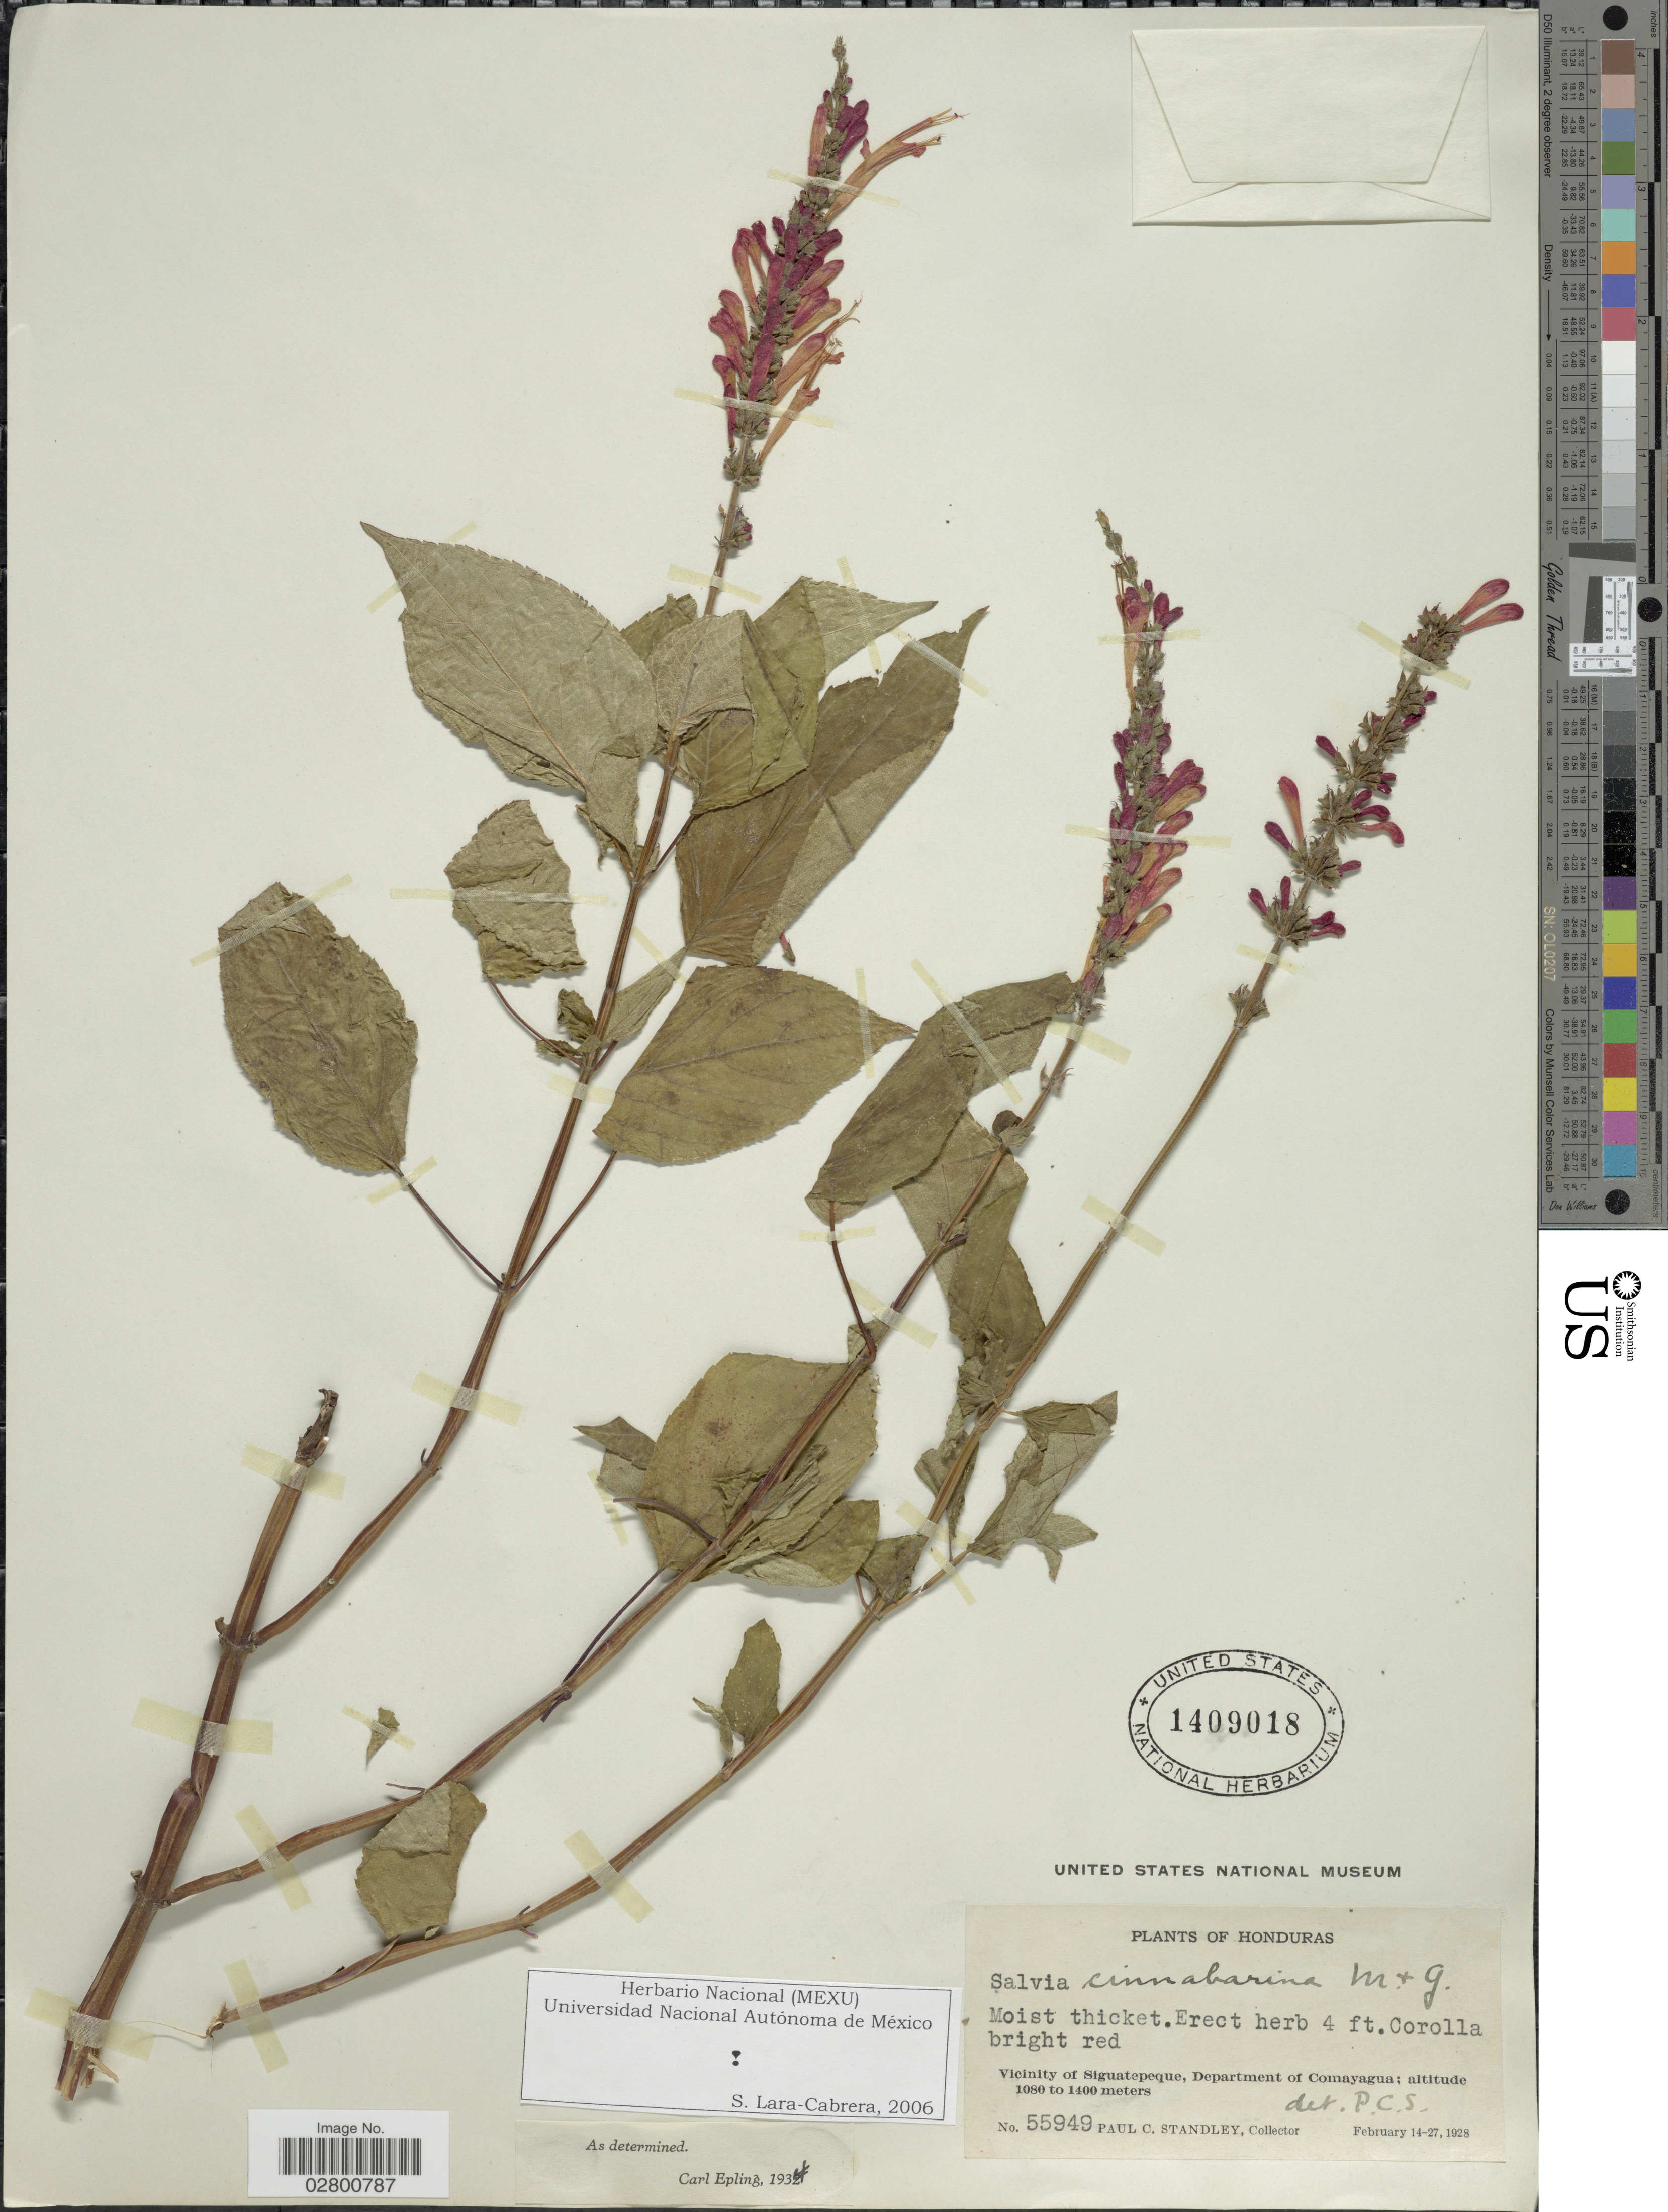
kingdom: Plantae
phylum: Tracheophyta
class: Magnoliopsida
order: Lamiales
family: Lamiaceae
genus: Salvia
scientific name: Salvia cinnabarina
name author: M. Martens & Galeotti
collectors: P. C. Standley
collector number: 55949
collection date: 1928-02-14/1928-02-27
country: Honduras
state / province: Comayagua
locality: Vicinity of Siguatepeque, Department of Comayagua.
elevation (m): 1080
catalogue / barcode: US 1409018